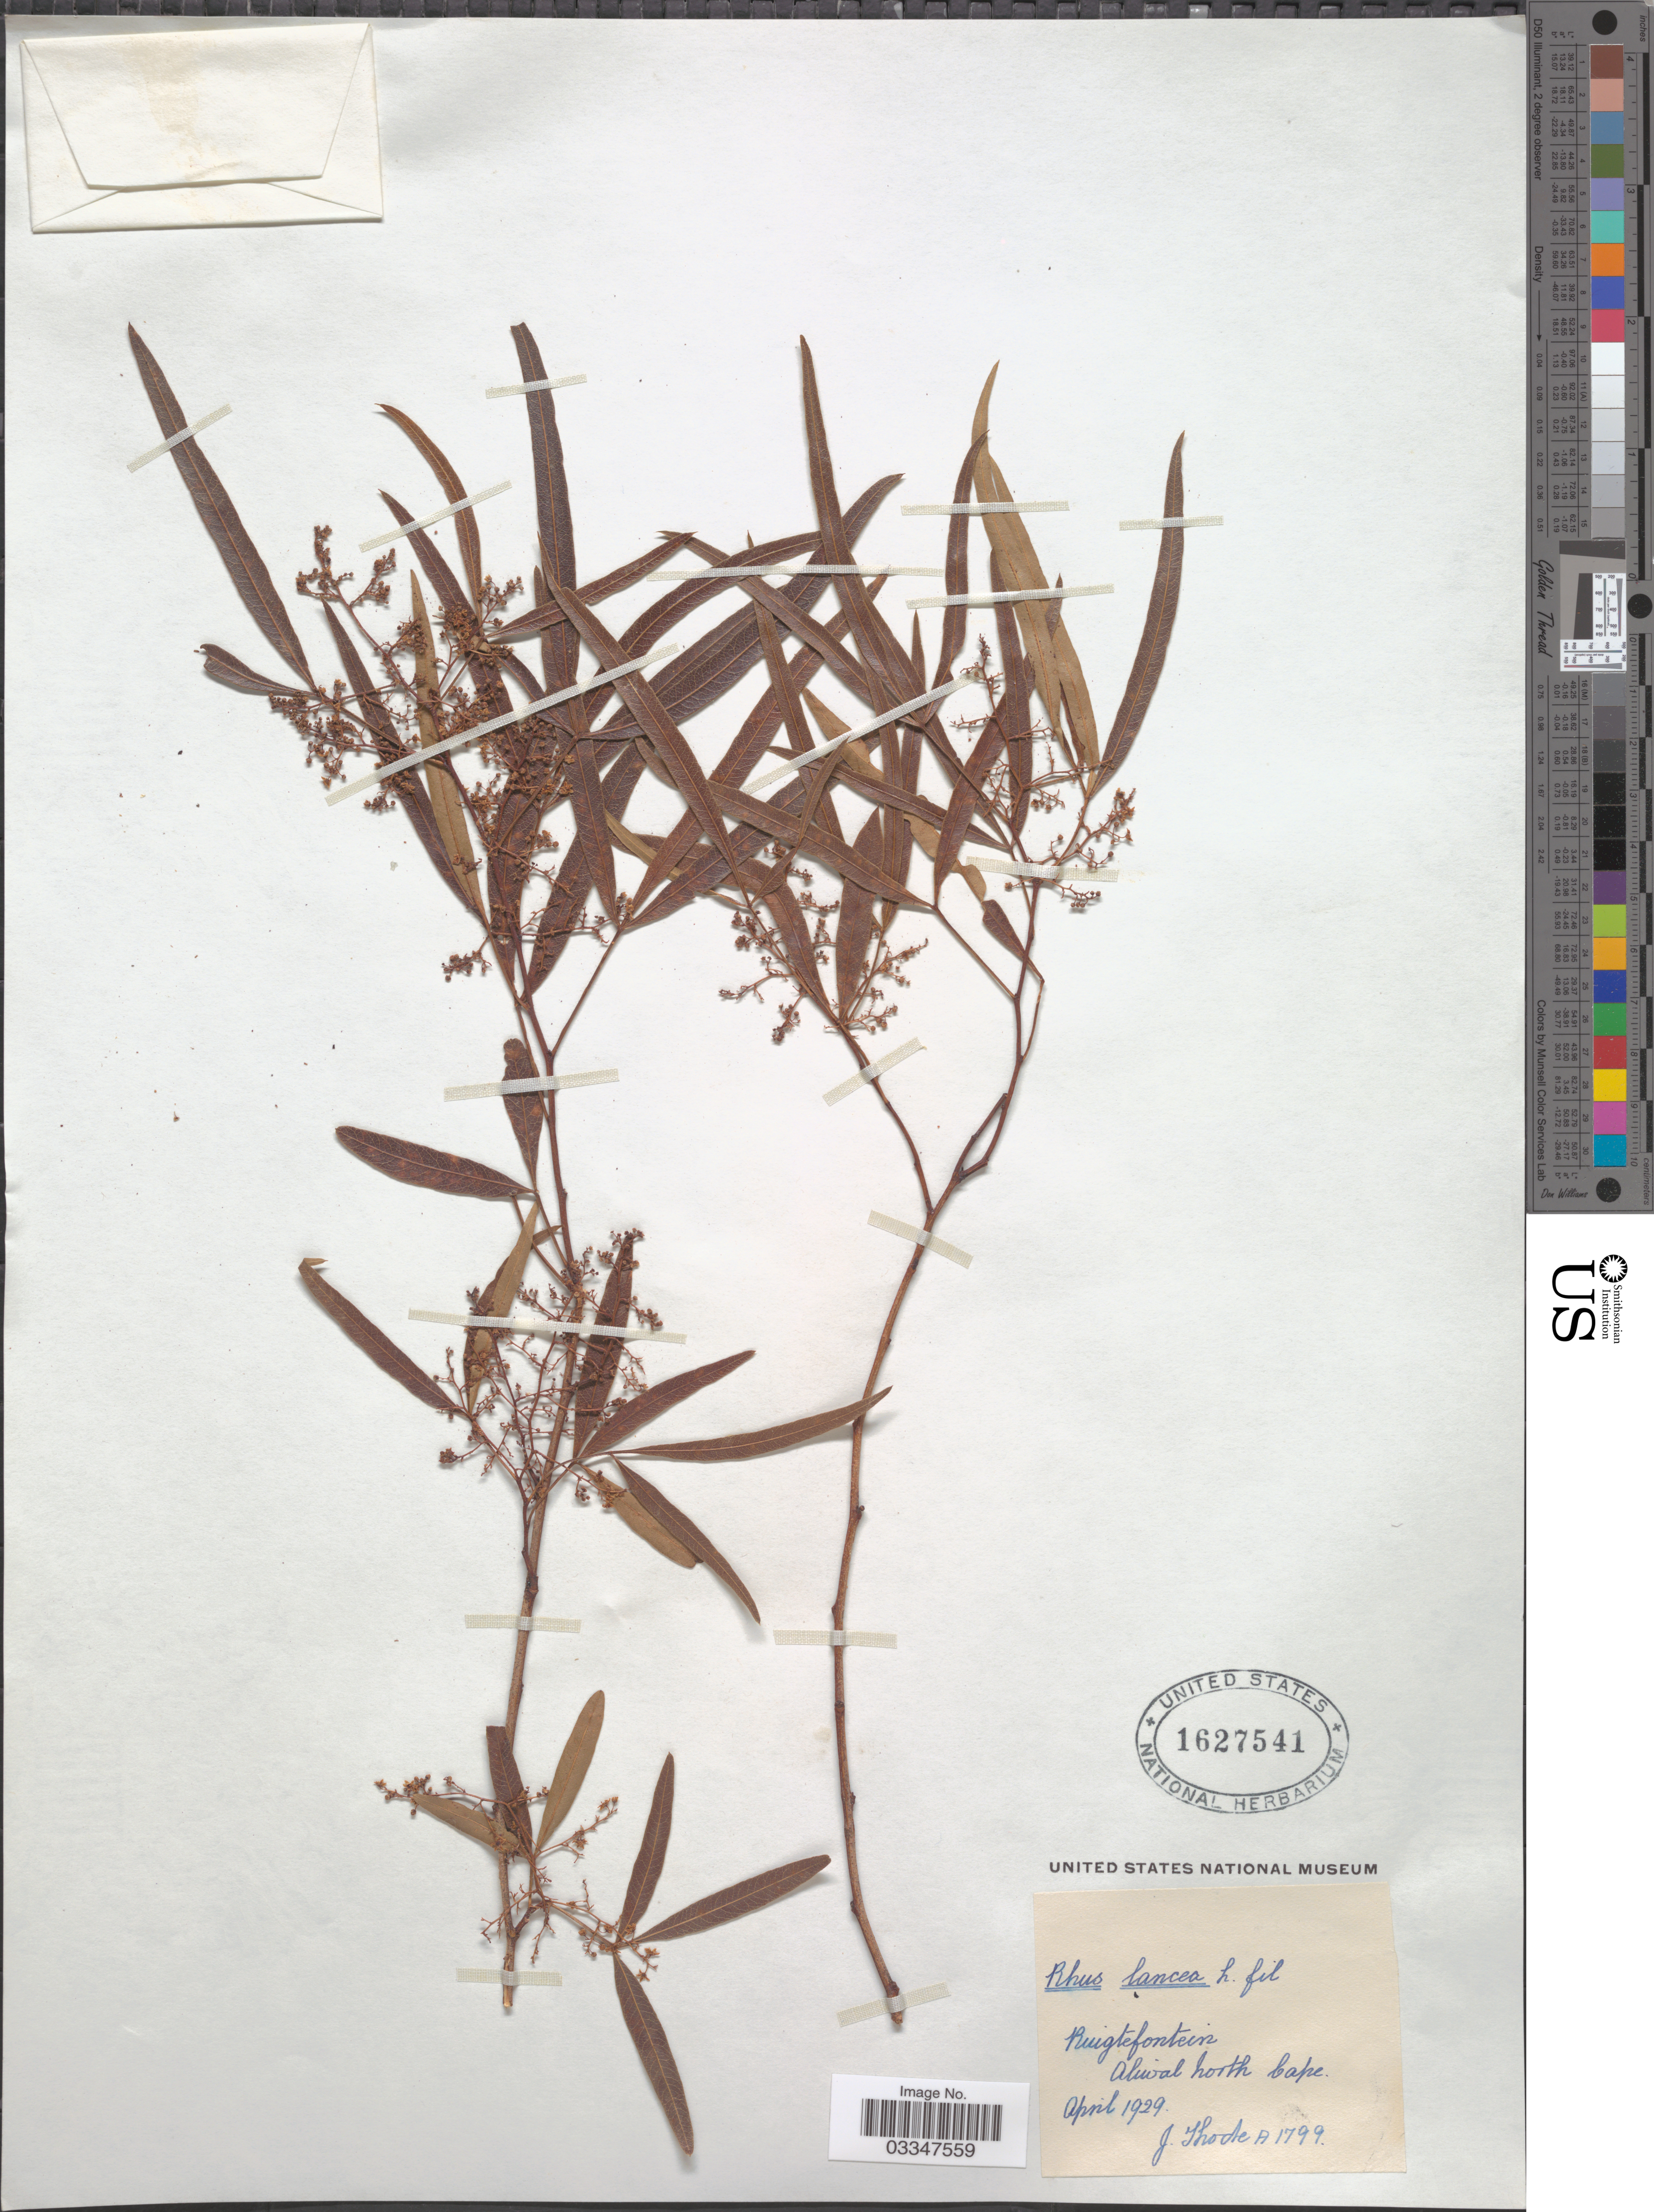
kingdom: Plantae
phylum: Tracheophyta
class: Magnoliopsida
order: Sapindales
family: Anacardiaceae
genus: Rhus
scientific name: Rhus lancea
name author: L. f.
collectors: J. Thode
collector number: A 1799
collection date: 1929-04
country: South Africa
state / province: Northern Cape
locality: Ruigtefontein. Aliwal North Cape.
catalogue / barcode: US 1627541